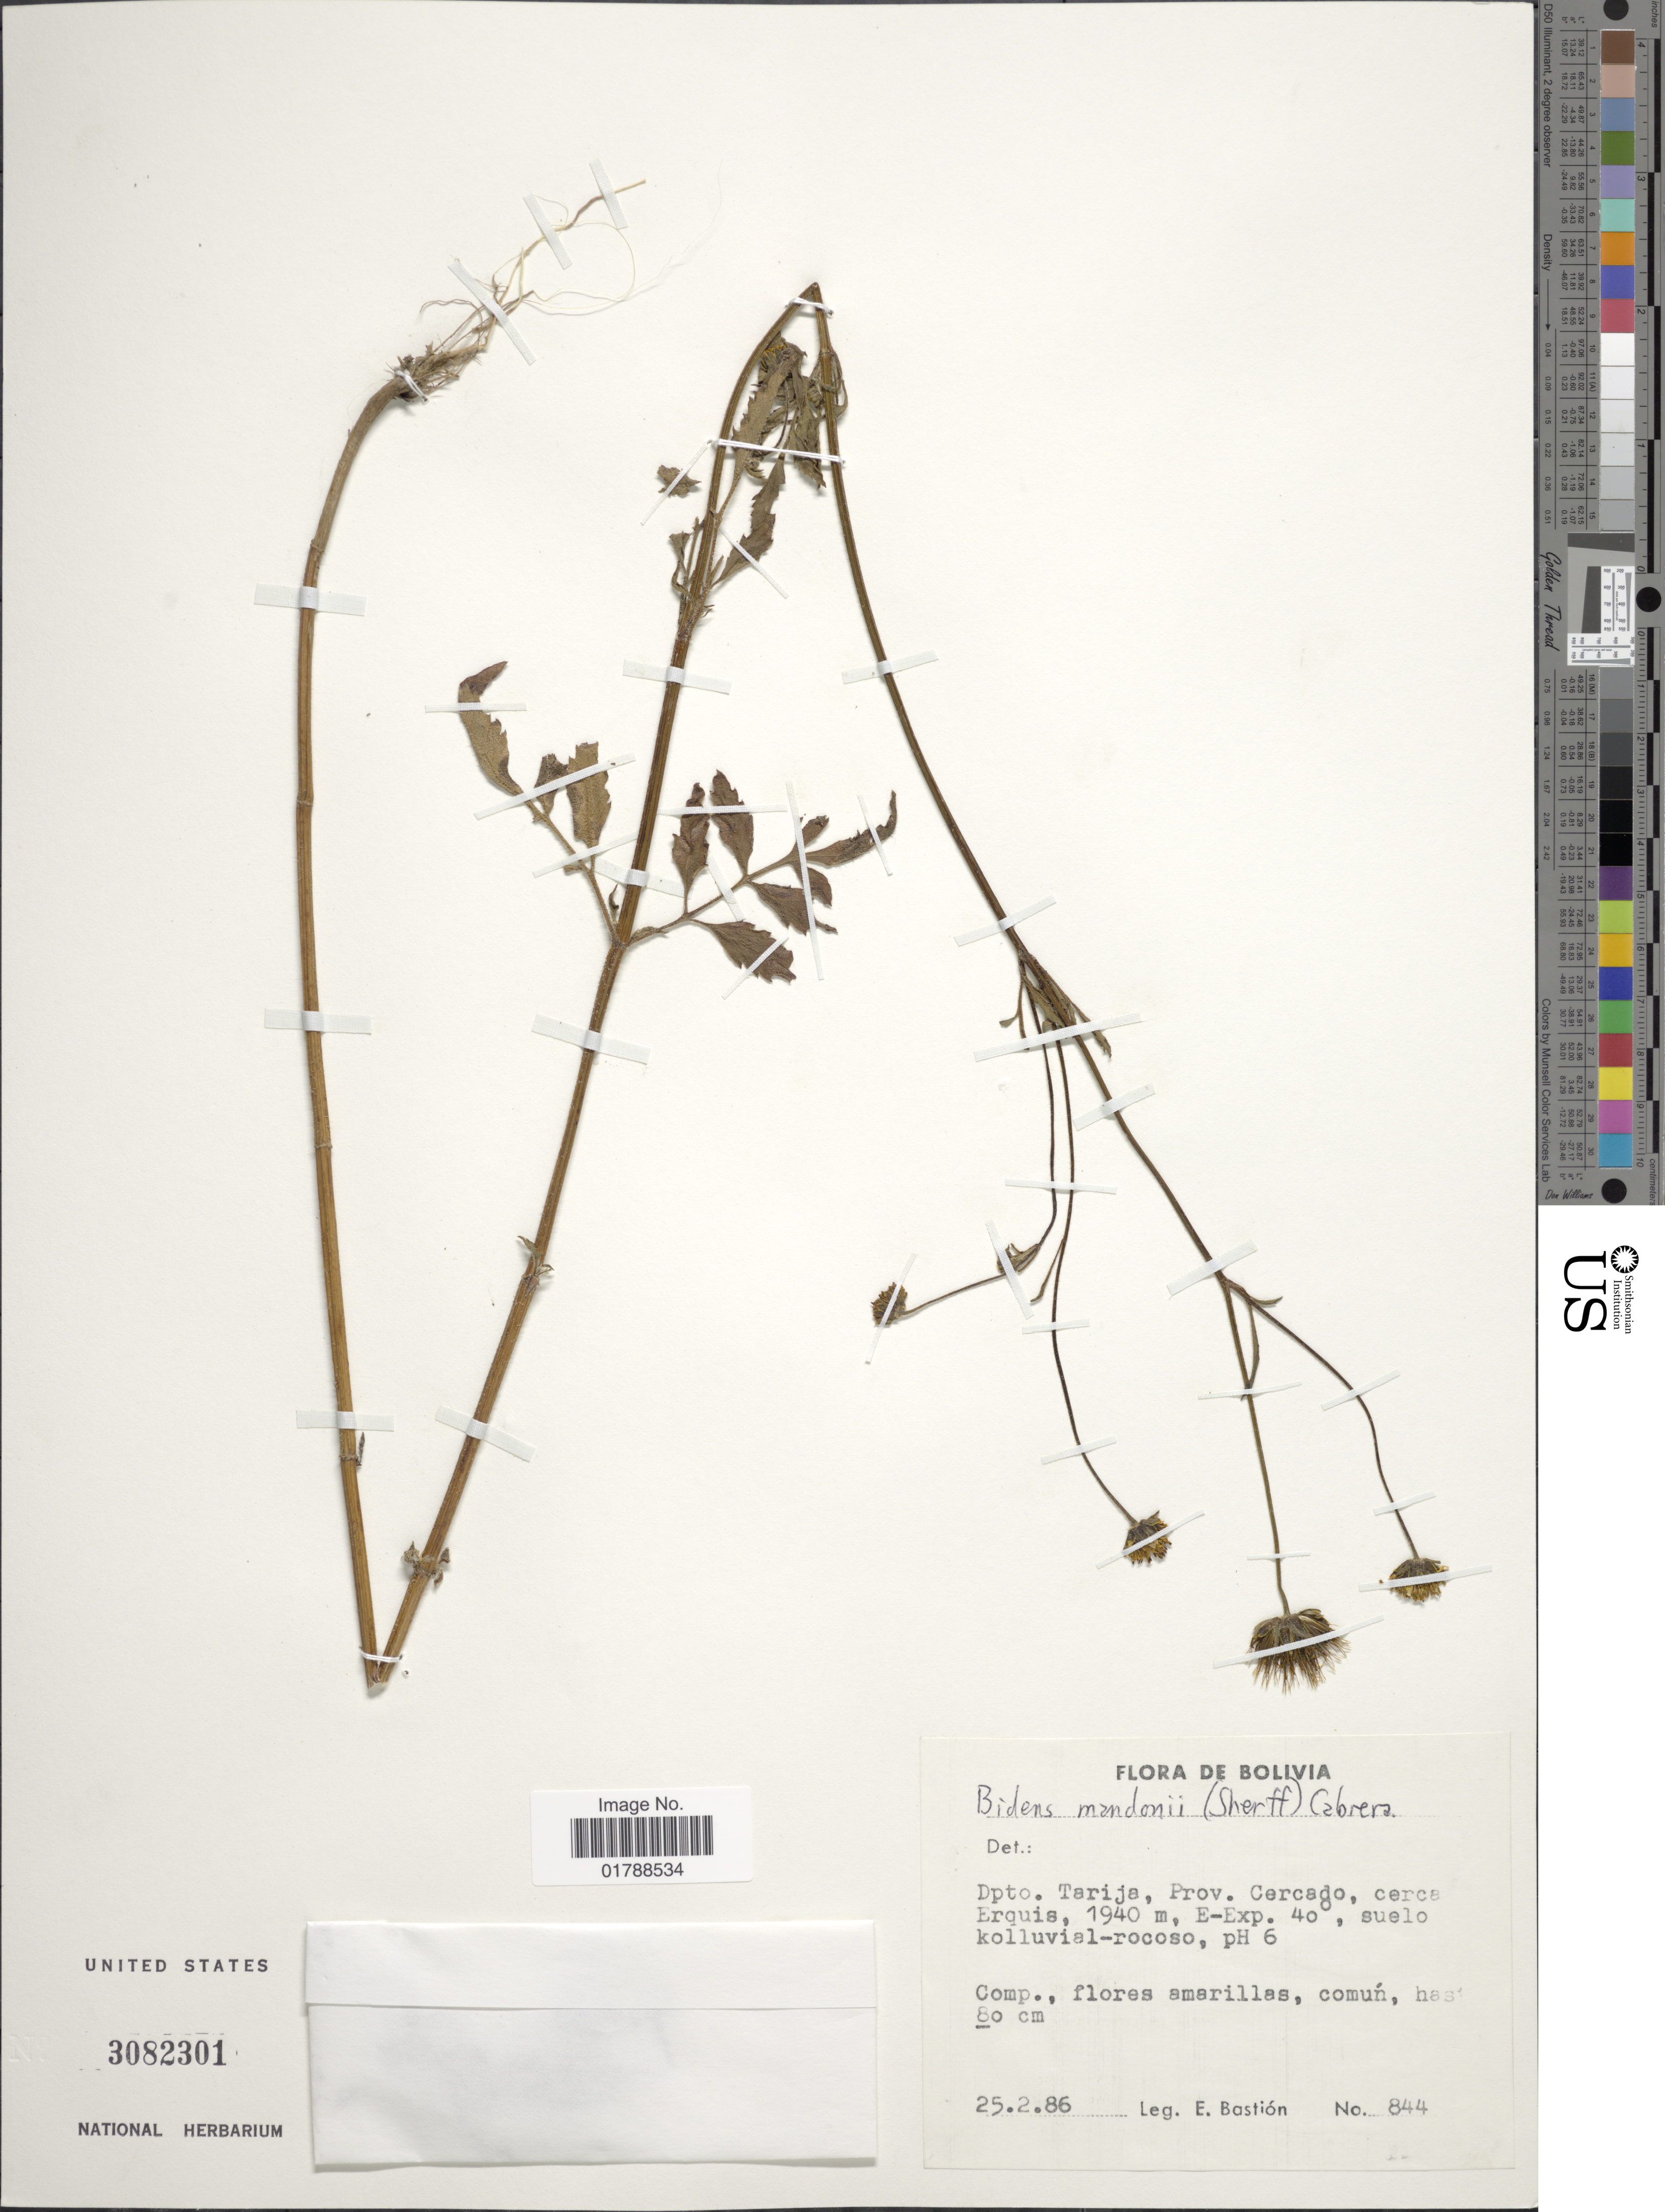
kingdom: Plantae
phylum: Tracheophyta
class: Magnoliopsida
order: Asterales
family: Asteraceae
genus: Bidens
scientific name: Bidens mandonii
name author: (Sherff) Cabrera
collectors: E. Bastion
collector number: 844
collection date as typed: Transcribed d/m/y: 25/2/86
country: Bolivia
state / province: Tarija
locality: Prov. Cercado, cerca Erquis, E-Exp. 40°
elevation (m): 1940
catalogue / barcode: US 3082301